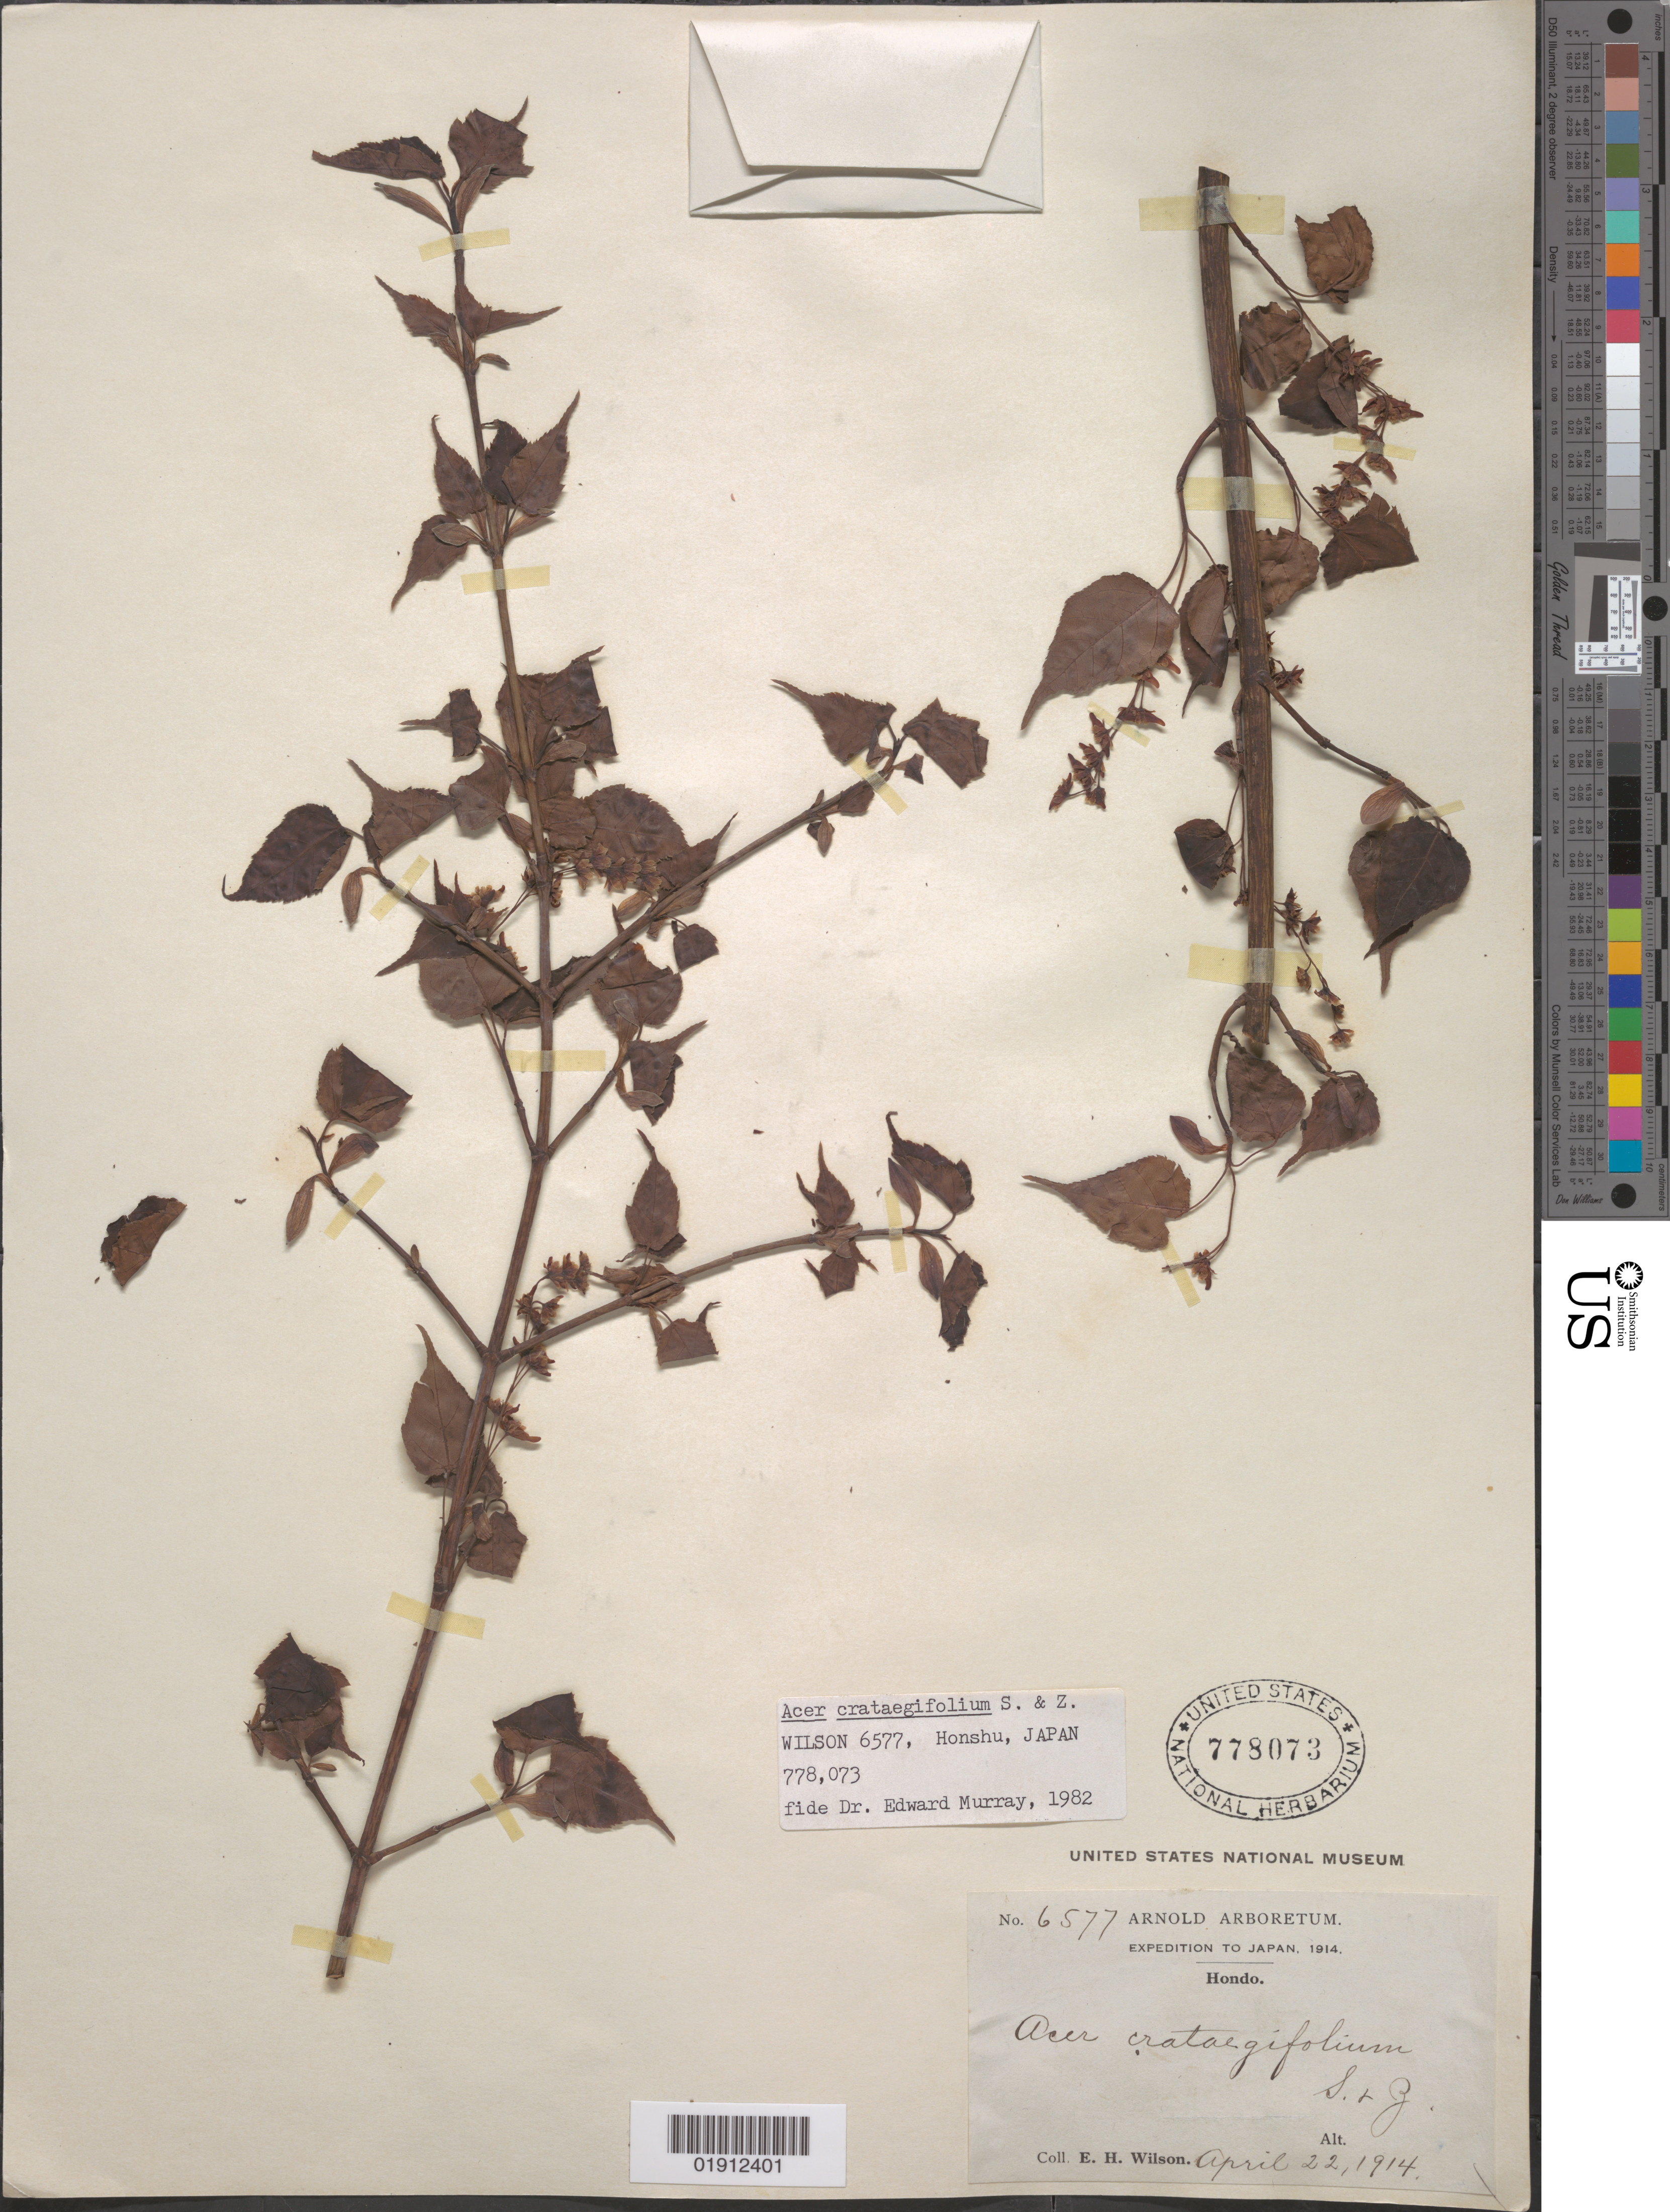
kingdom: Plantae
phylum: Tracheophyta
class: Magnoliopsida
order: Sapindales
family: Sapindaceae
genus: Acer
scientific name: Acer crataegifolium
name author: Siebold & Zucc.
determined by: Murray, Edward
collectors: E. H. Wilson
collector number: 6577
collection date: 1914-04-22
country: Japan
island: Honshu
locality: Hondo [Honshu]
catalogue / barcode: US 778073